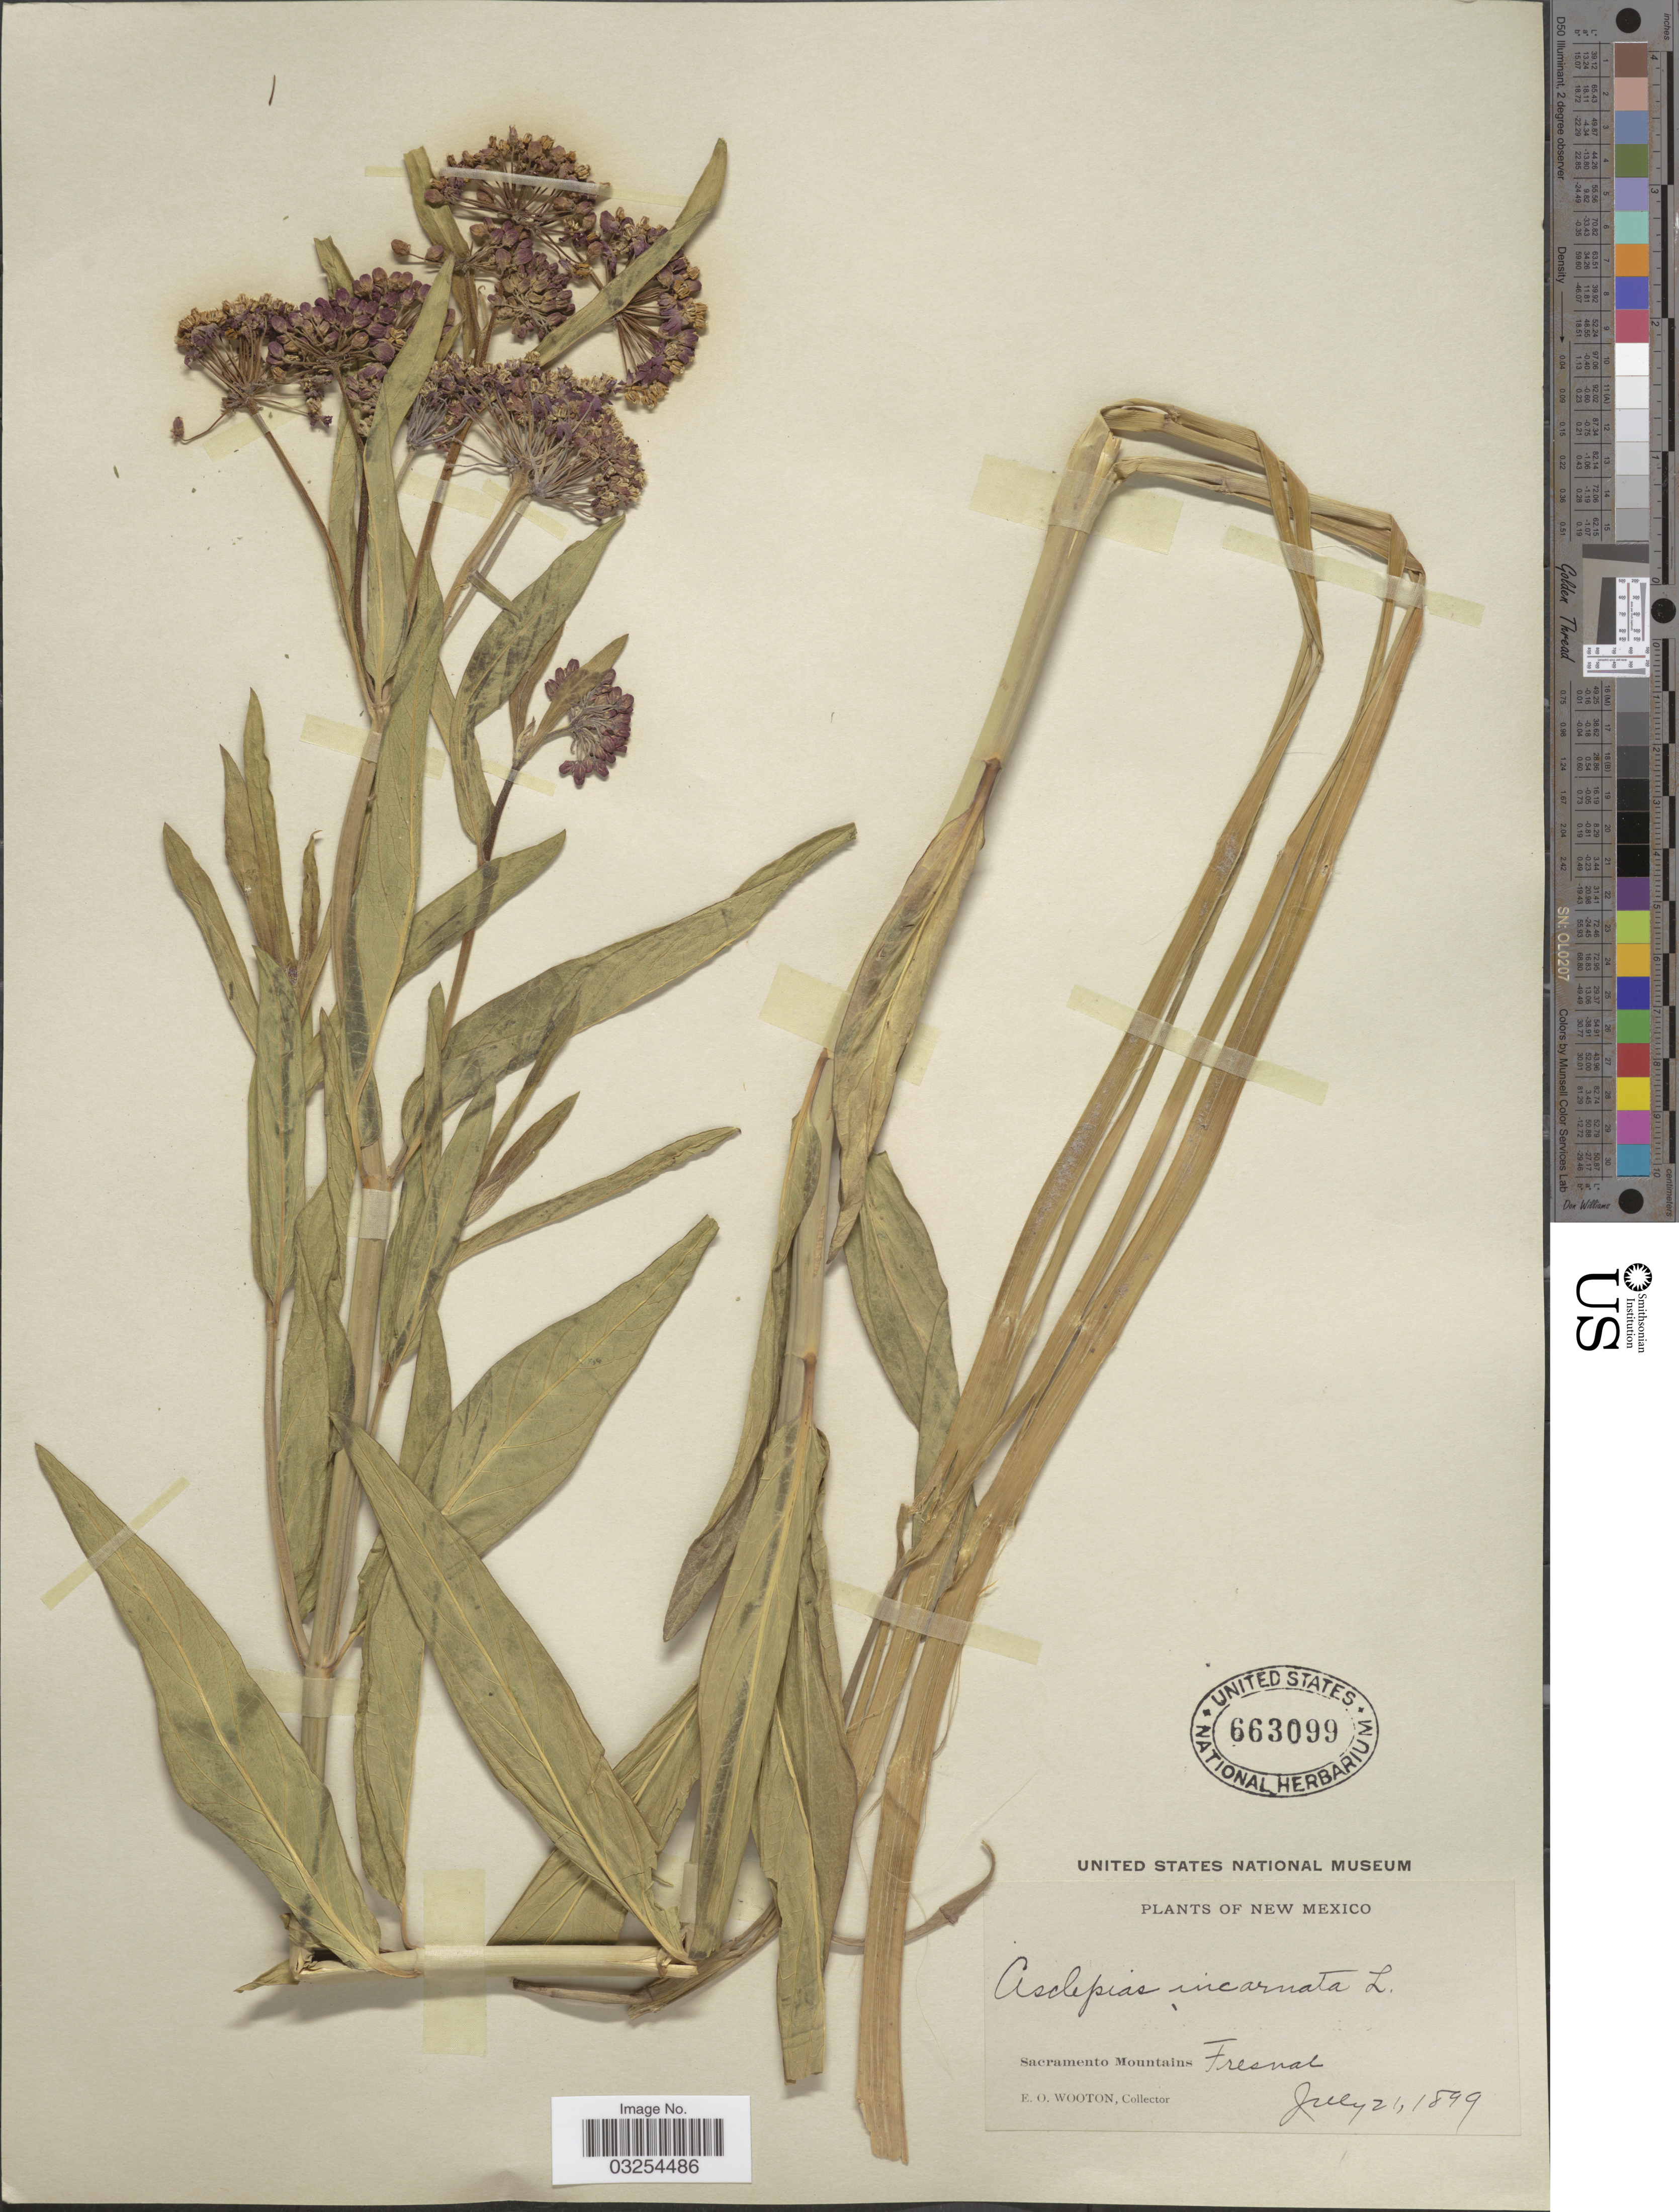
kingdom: Plantae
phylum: Tracheophyta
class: Magnoliopsida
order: Gentianales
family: Apocynaceae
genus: Asclepias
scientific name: Asclepias incarnata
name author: L.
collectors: E. O. Wooton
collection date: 1899-07-21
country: United States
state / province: New Mexico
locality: Sacramento Mountains Fresnal.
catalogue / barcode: US 663099